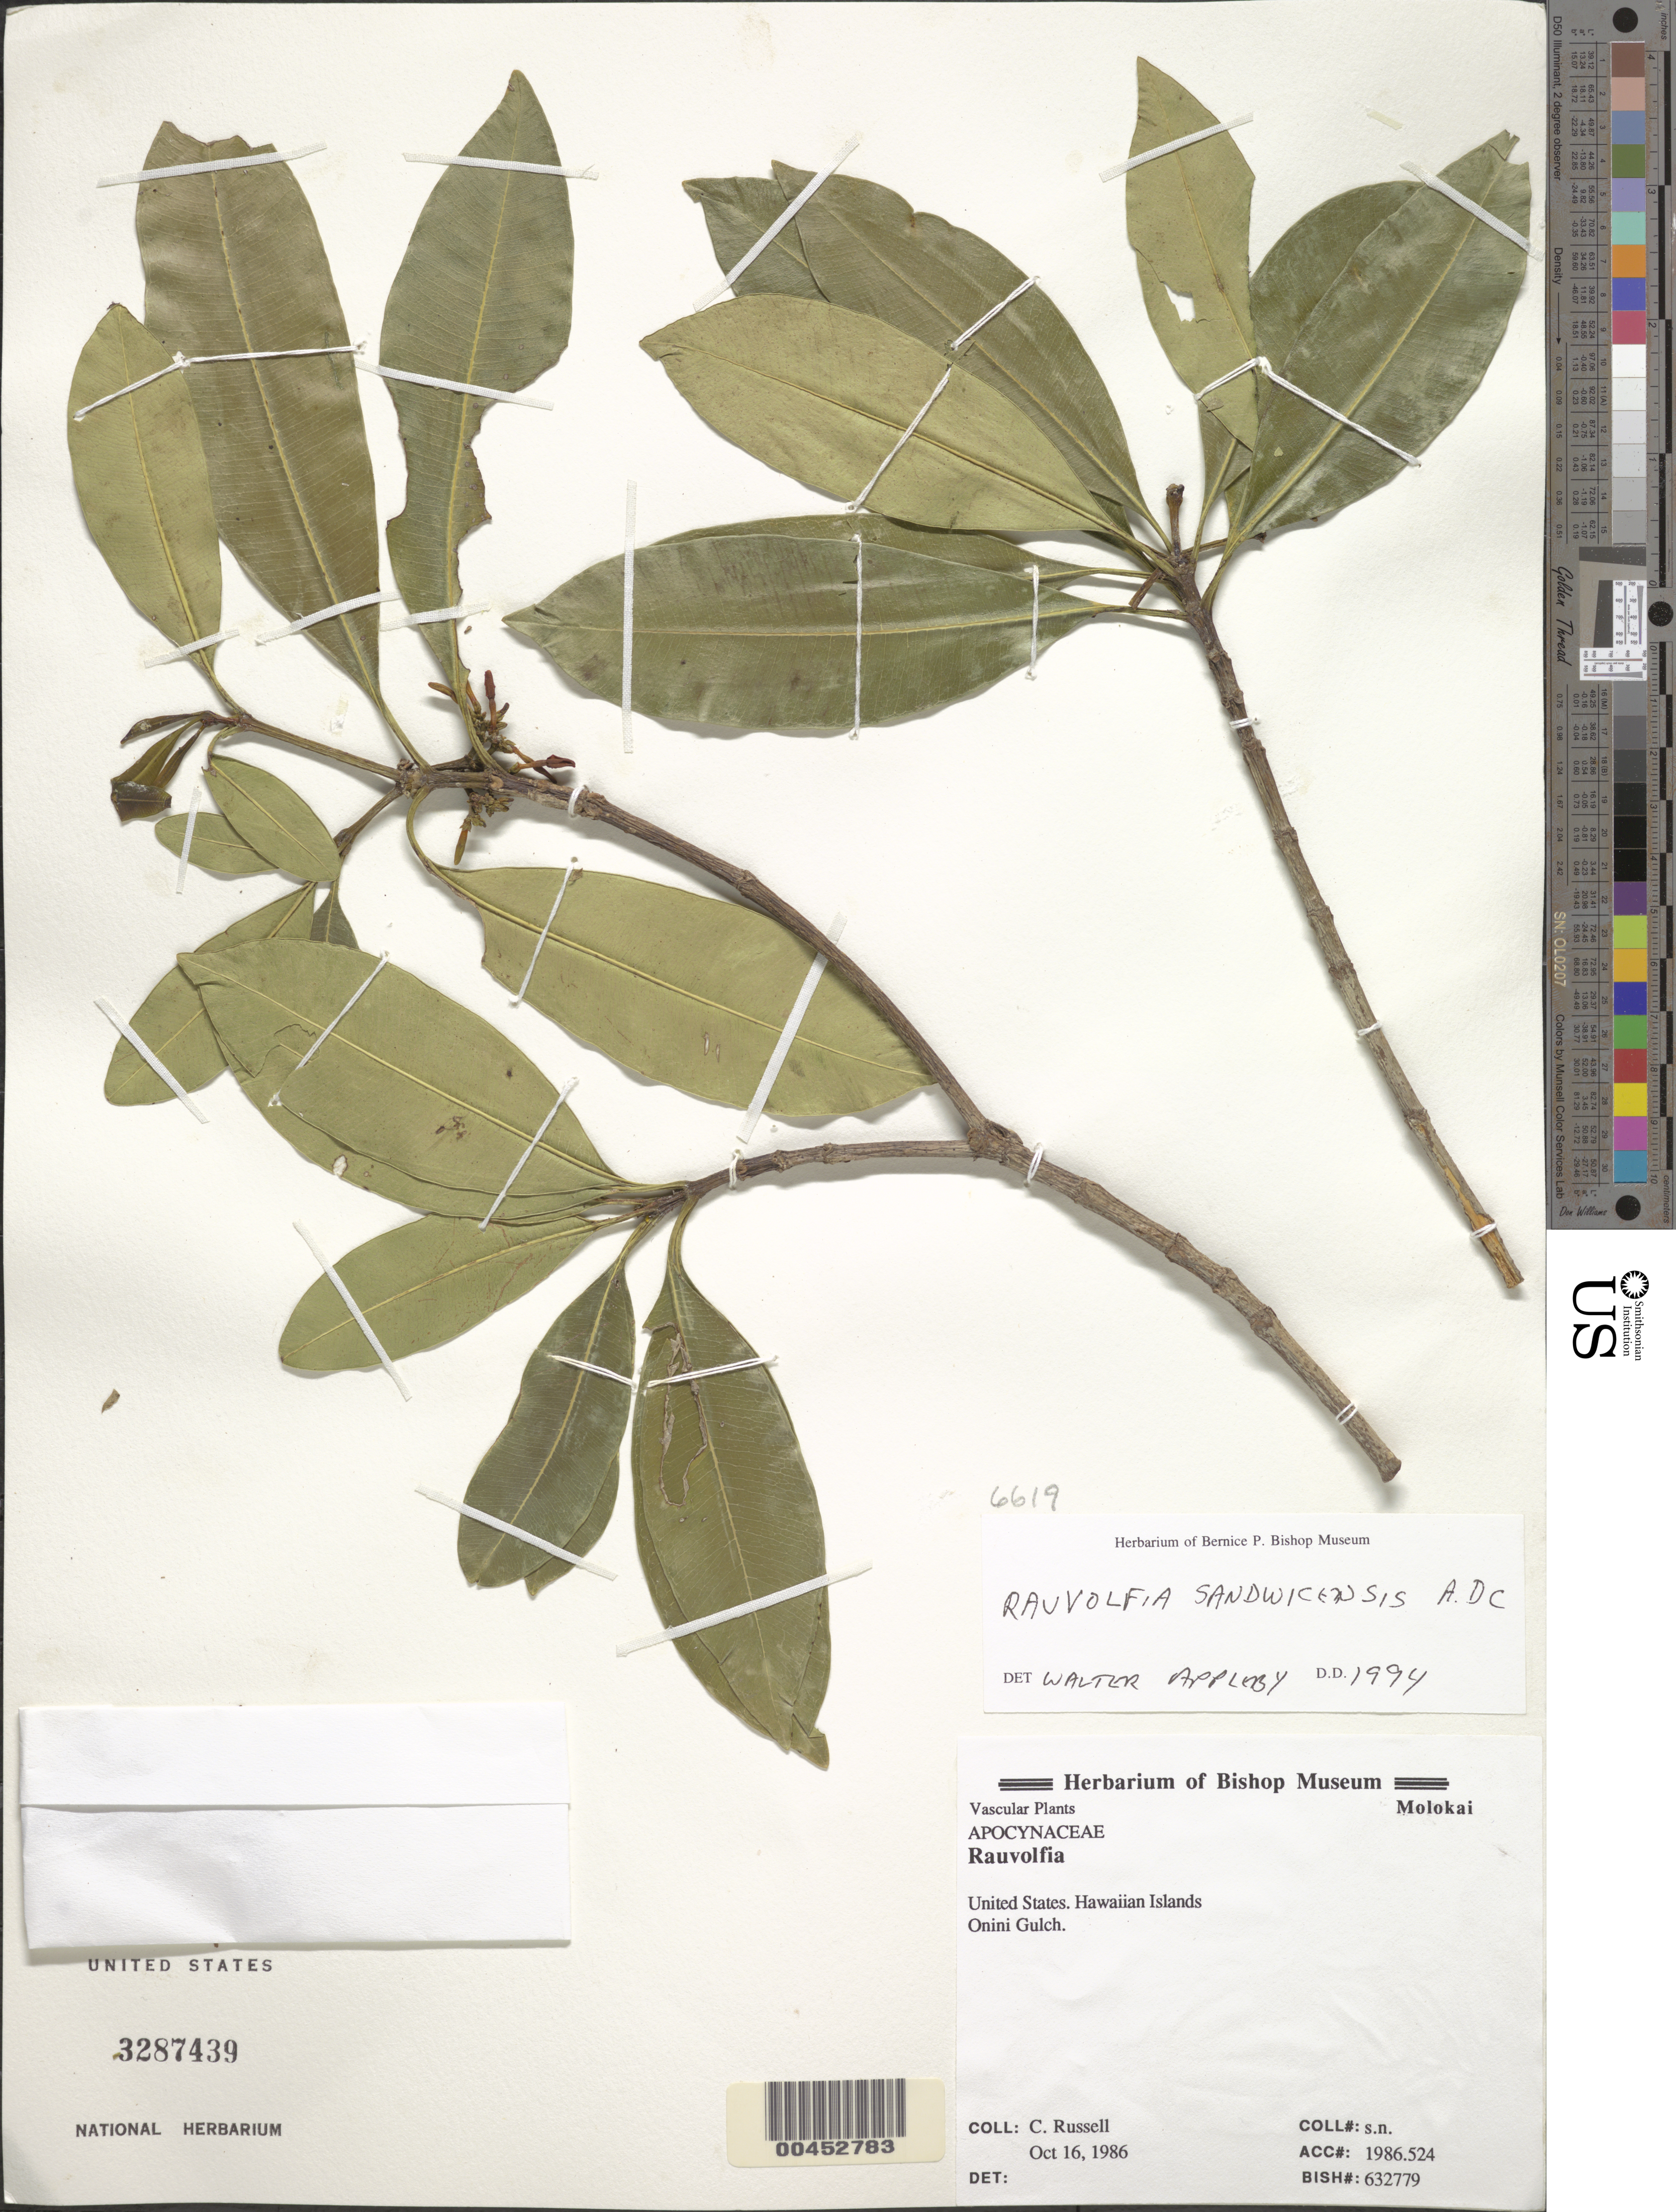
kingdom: Plantae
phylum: Tracheophyta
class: Magnoliopsida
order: Gentianales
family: Apocynaceae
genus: Rauvolfia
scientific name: Rauvolfia sandwicensis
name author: A. DC.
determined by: Appleby, W.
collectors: C. Russell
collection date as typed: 16 Oct 1986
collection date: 1986-10-16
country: United States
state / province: Hawaii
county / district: Maui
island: Moloka'i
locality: Onini Gulch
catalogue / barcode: US 3287439